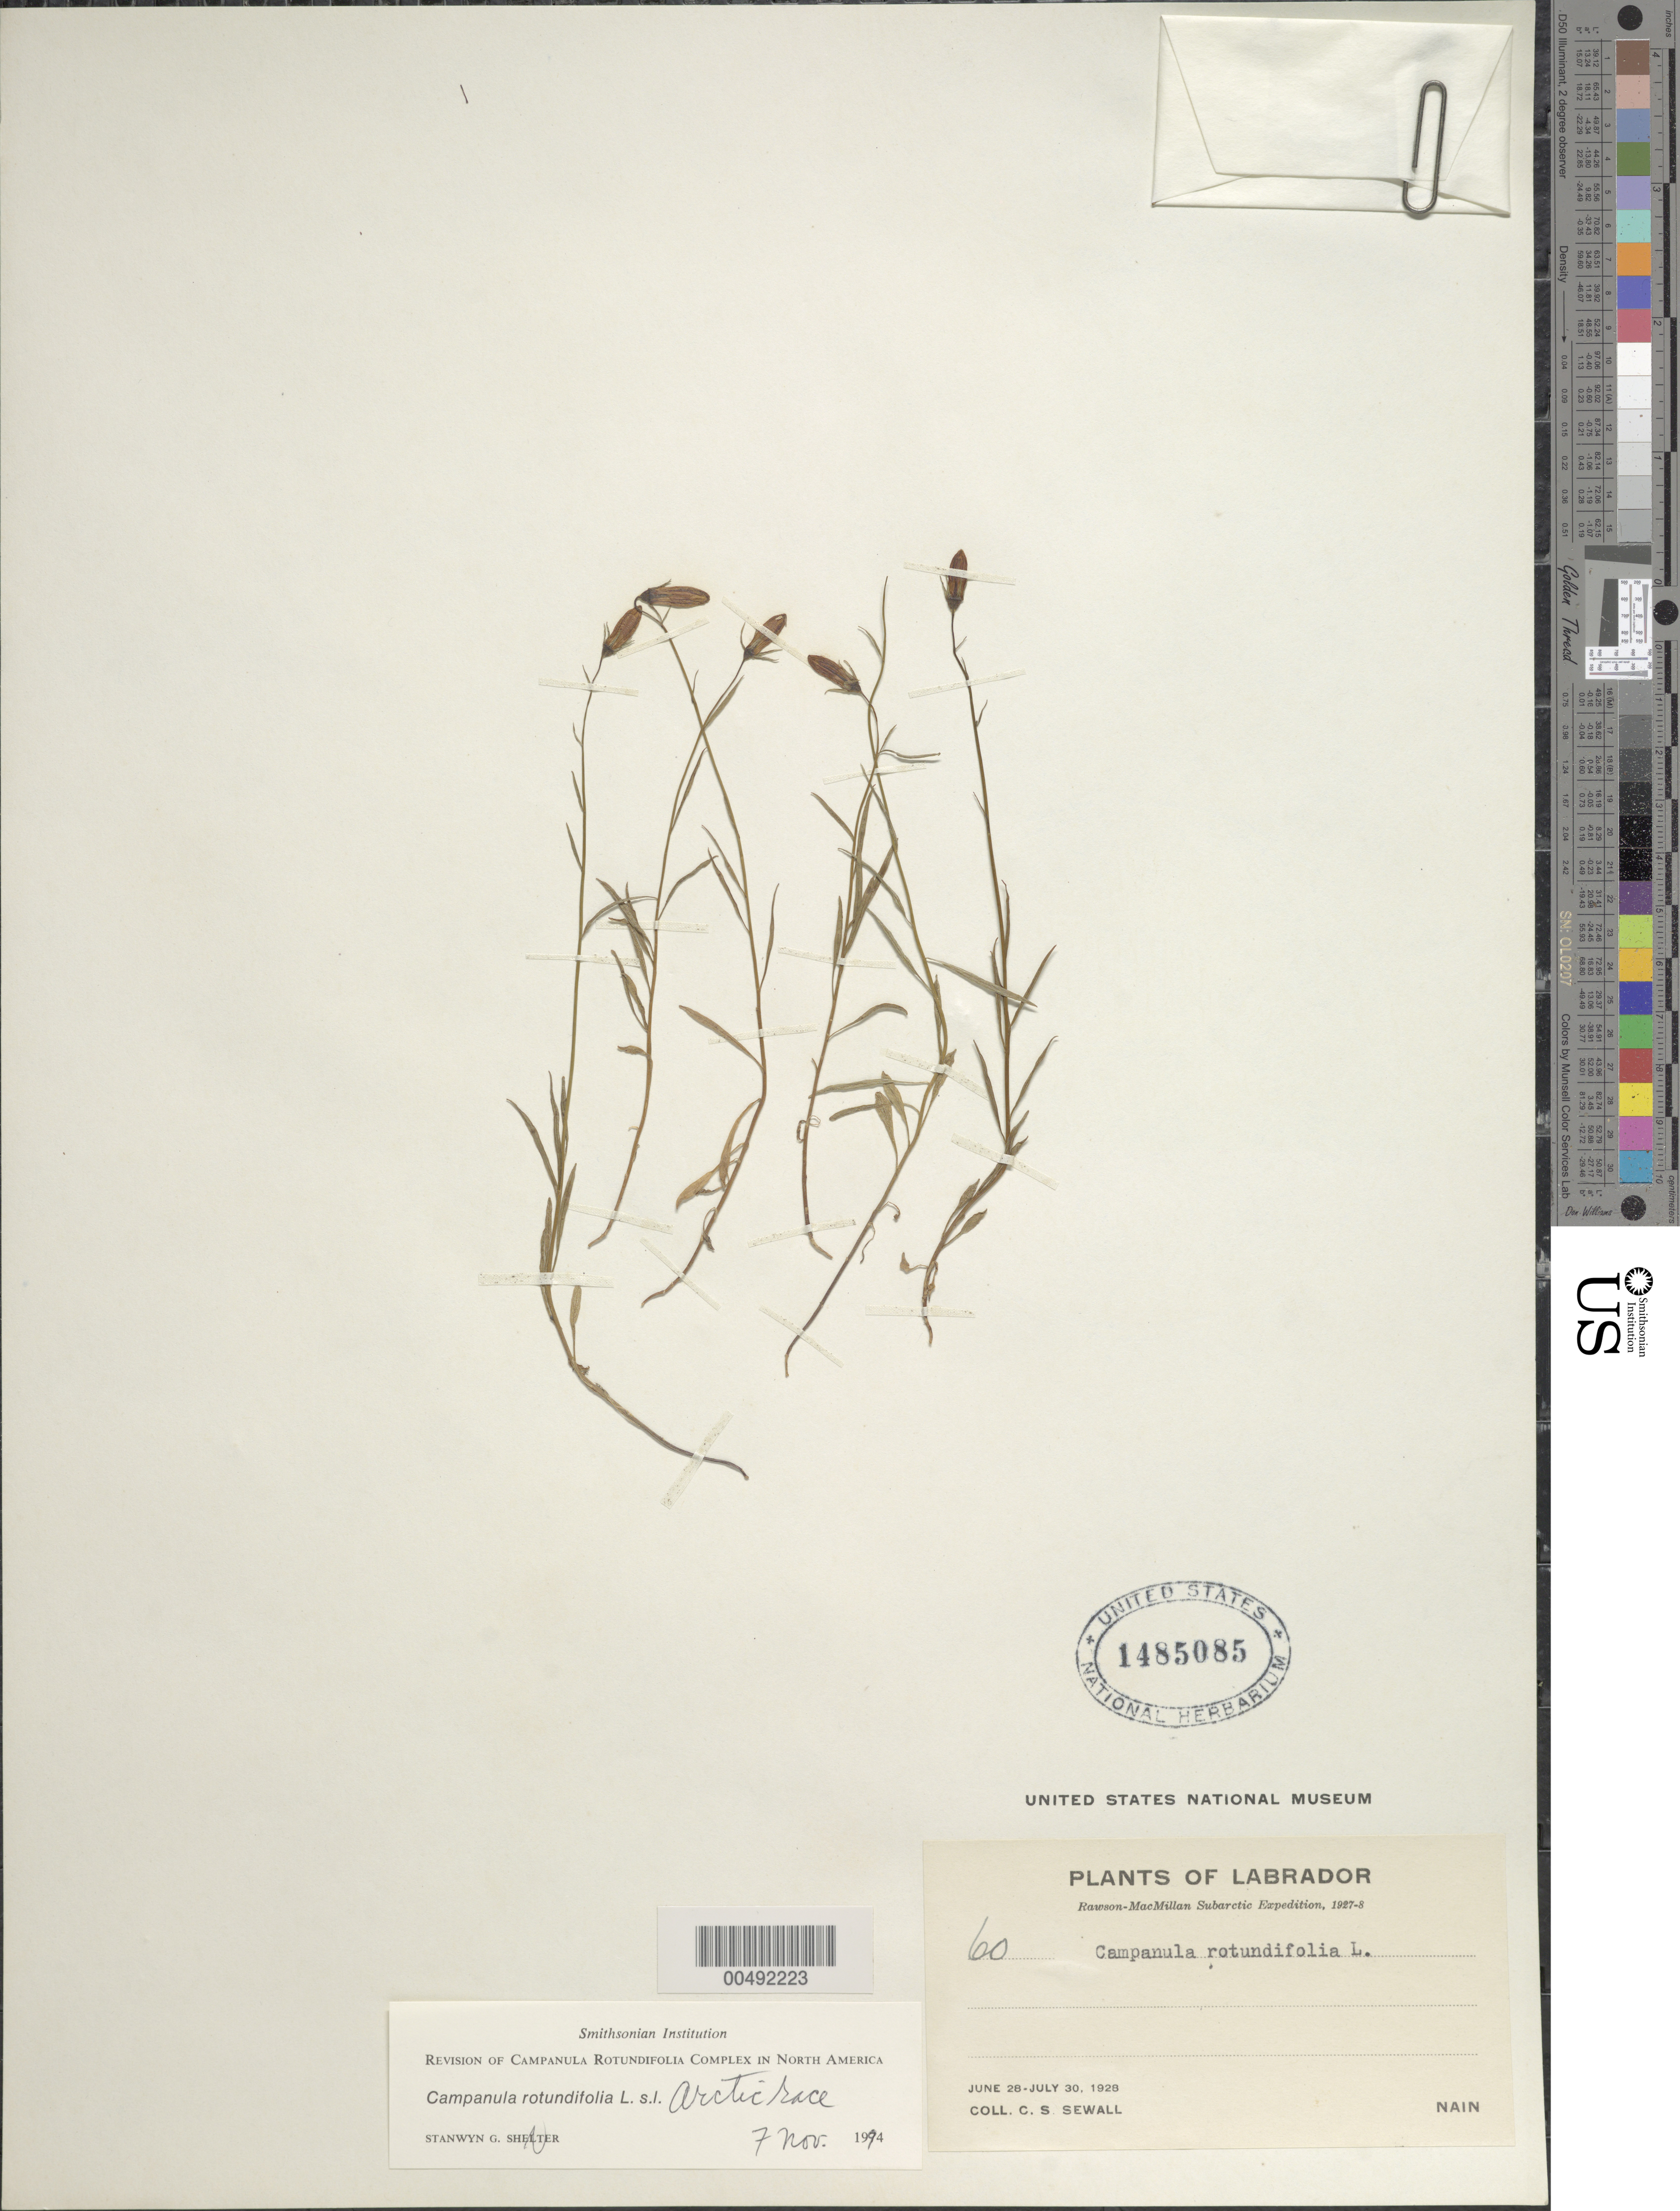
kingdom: Plantae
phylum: Tracheophyta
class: Magnoliopsida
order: Asterales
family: Campanulaceae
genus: Campanula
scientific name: Campanula rotundifolia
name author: L.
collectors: C. Sewall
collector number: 60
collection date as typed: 28 Jun 1928 to 30 Jul 1928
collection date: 1928-06-28/1928-07-30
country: Canada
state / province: Newfoundland and Labrador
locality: Labrador, Nain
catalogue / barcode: US 1485085